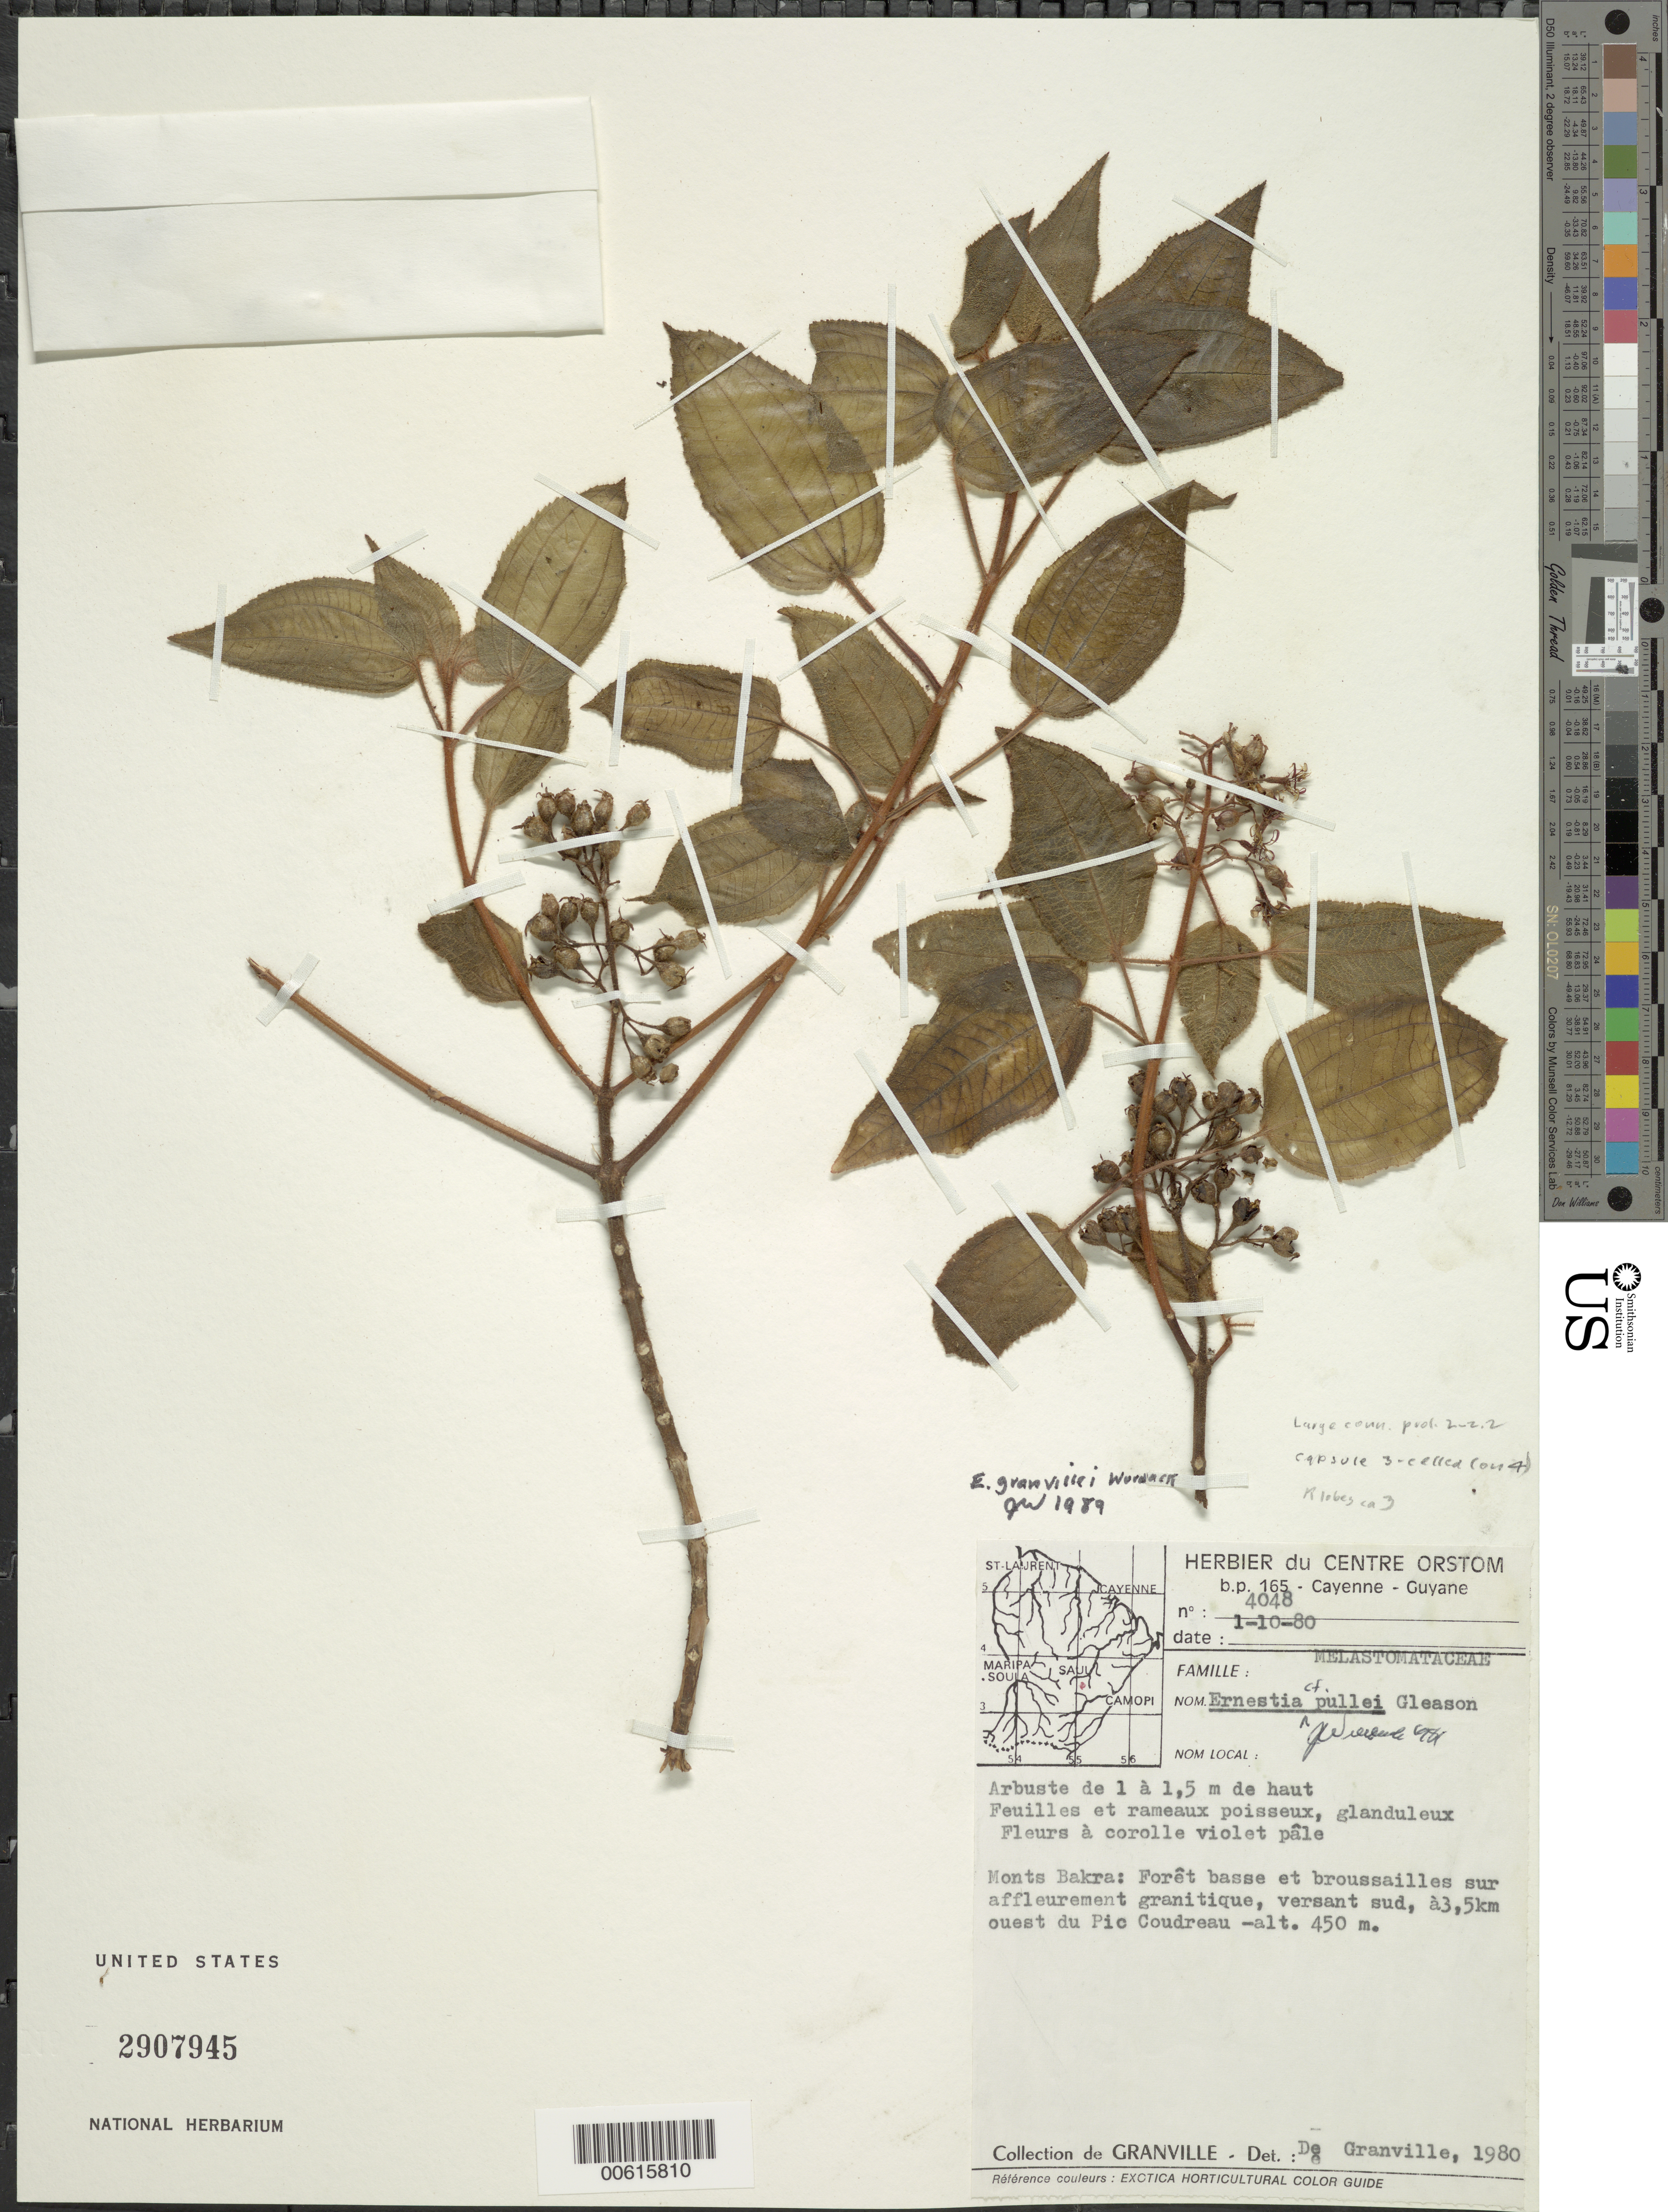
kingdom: Plantae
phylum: Tracheophyta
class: Magnoliopsida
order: Myrtales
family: Melastomataceae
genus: Ernestia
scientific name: Ernestia granvillei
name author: Wurdack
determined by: Wurdack, John J., (US), US (UNITED STATES)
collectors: J.-J. de Granville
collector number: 4048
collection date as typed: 1-Oct-80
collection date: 1980-10-01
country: French Guiana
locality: Monts Bakra, 3.5 km a l'Ouest Pic Coudreau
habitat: Foret basse et broussailles sur affluerement granitique, versant sud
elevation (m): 450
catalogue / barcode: US 2907945